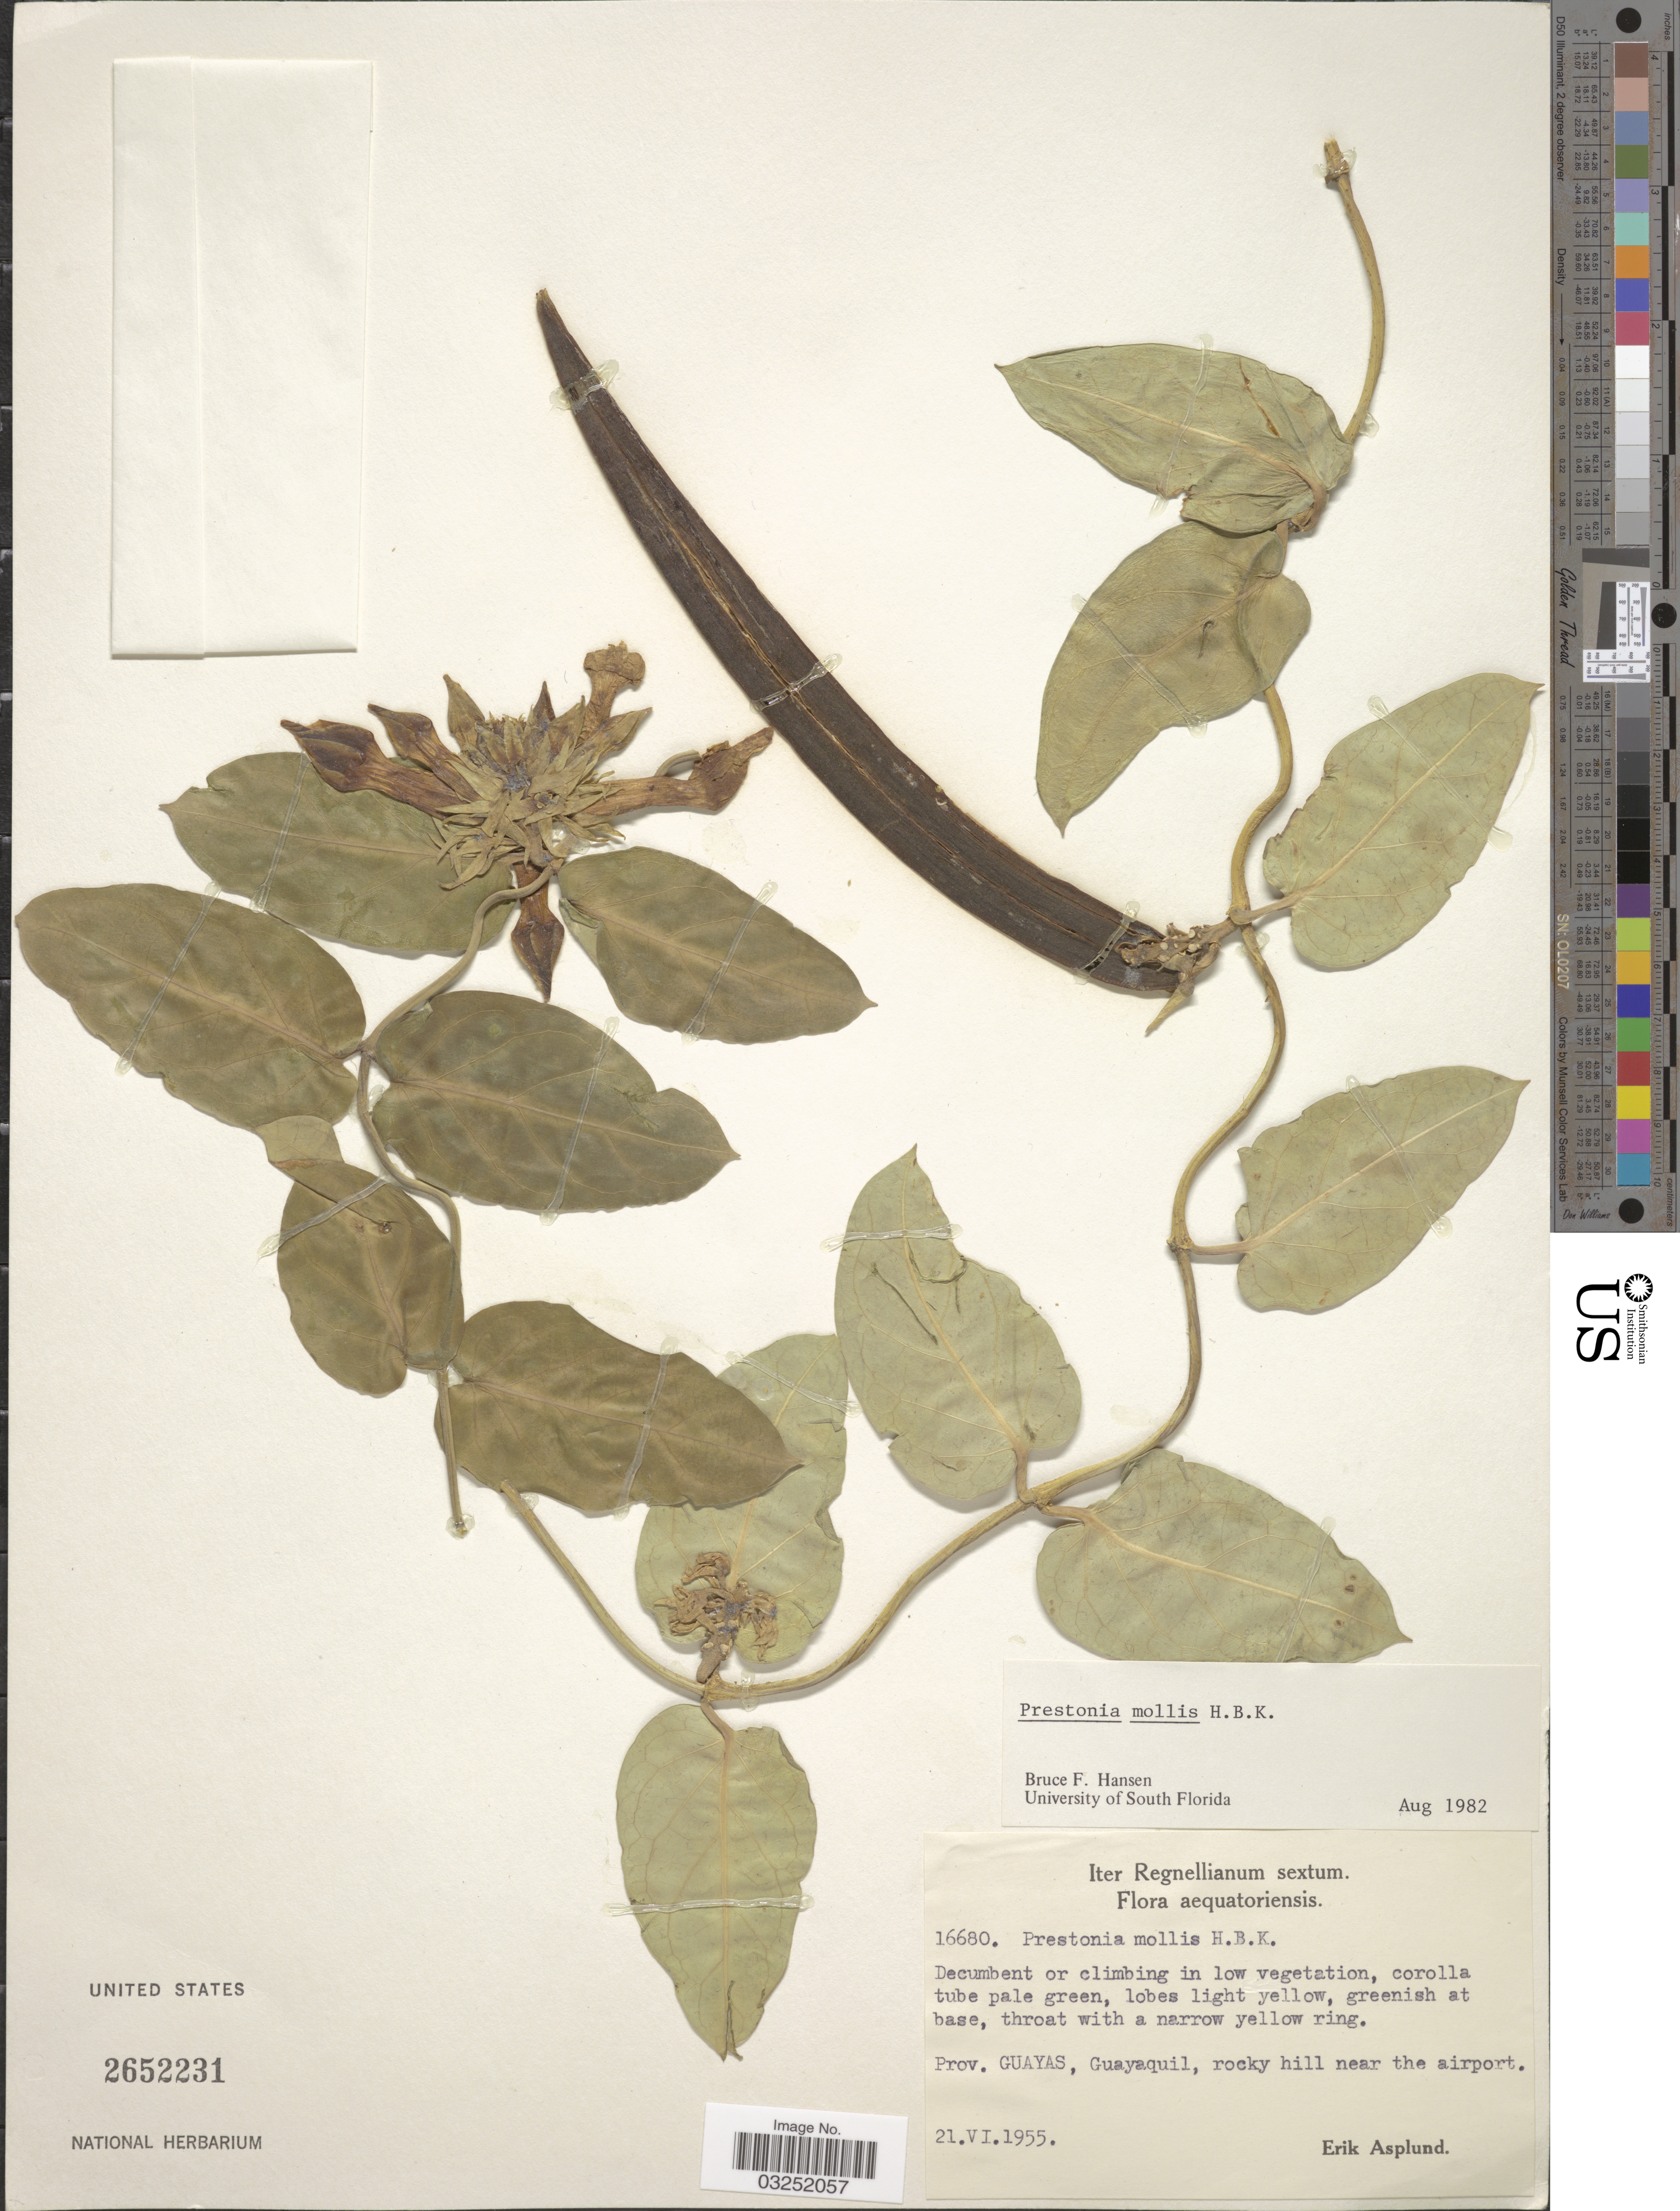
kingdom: Plantae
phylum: Tracheophyta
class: Magnoliopsida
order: Gentianales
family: Apocynaceae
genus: Prestonia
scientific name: Prestonia mollis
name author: Kunth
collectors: E. Asplund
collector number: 16680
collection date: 1955-06-21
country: Ecuador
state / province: Guayas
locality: Prov. Guayas, Guayaquil, rocky hill near the airport.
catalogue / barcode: US 2652231